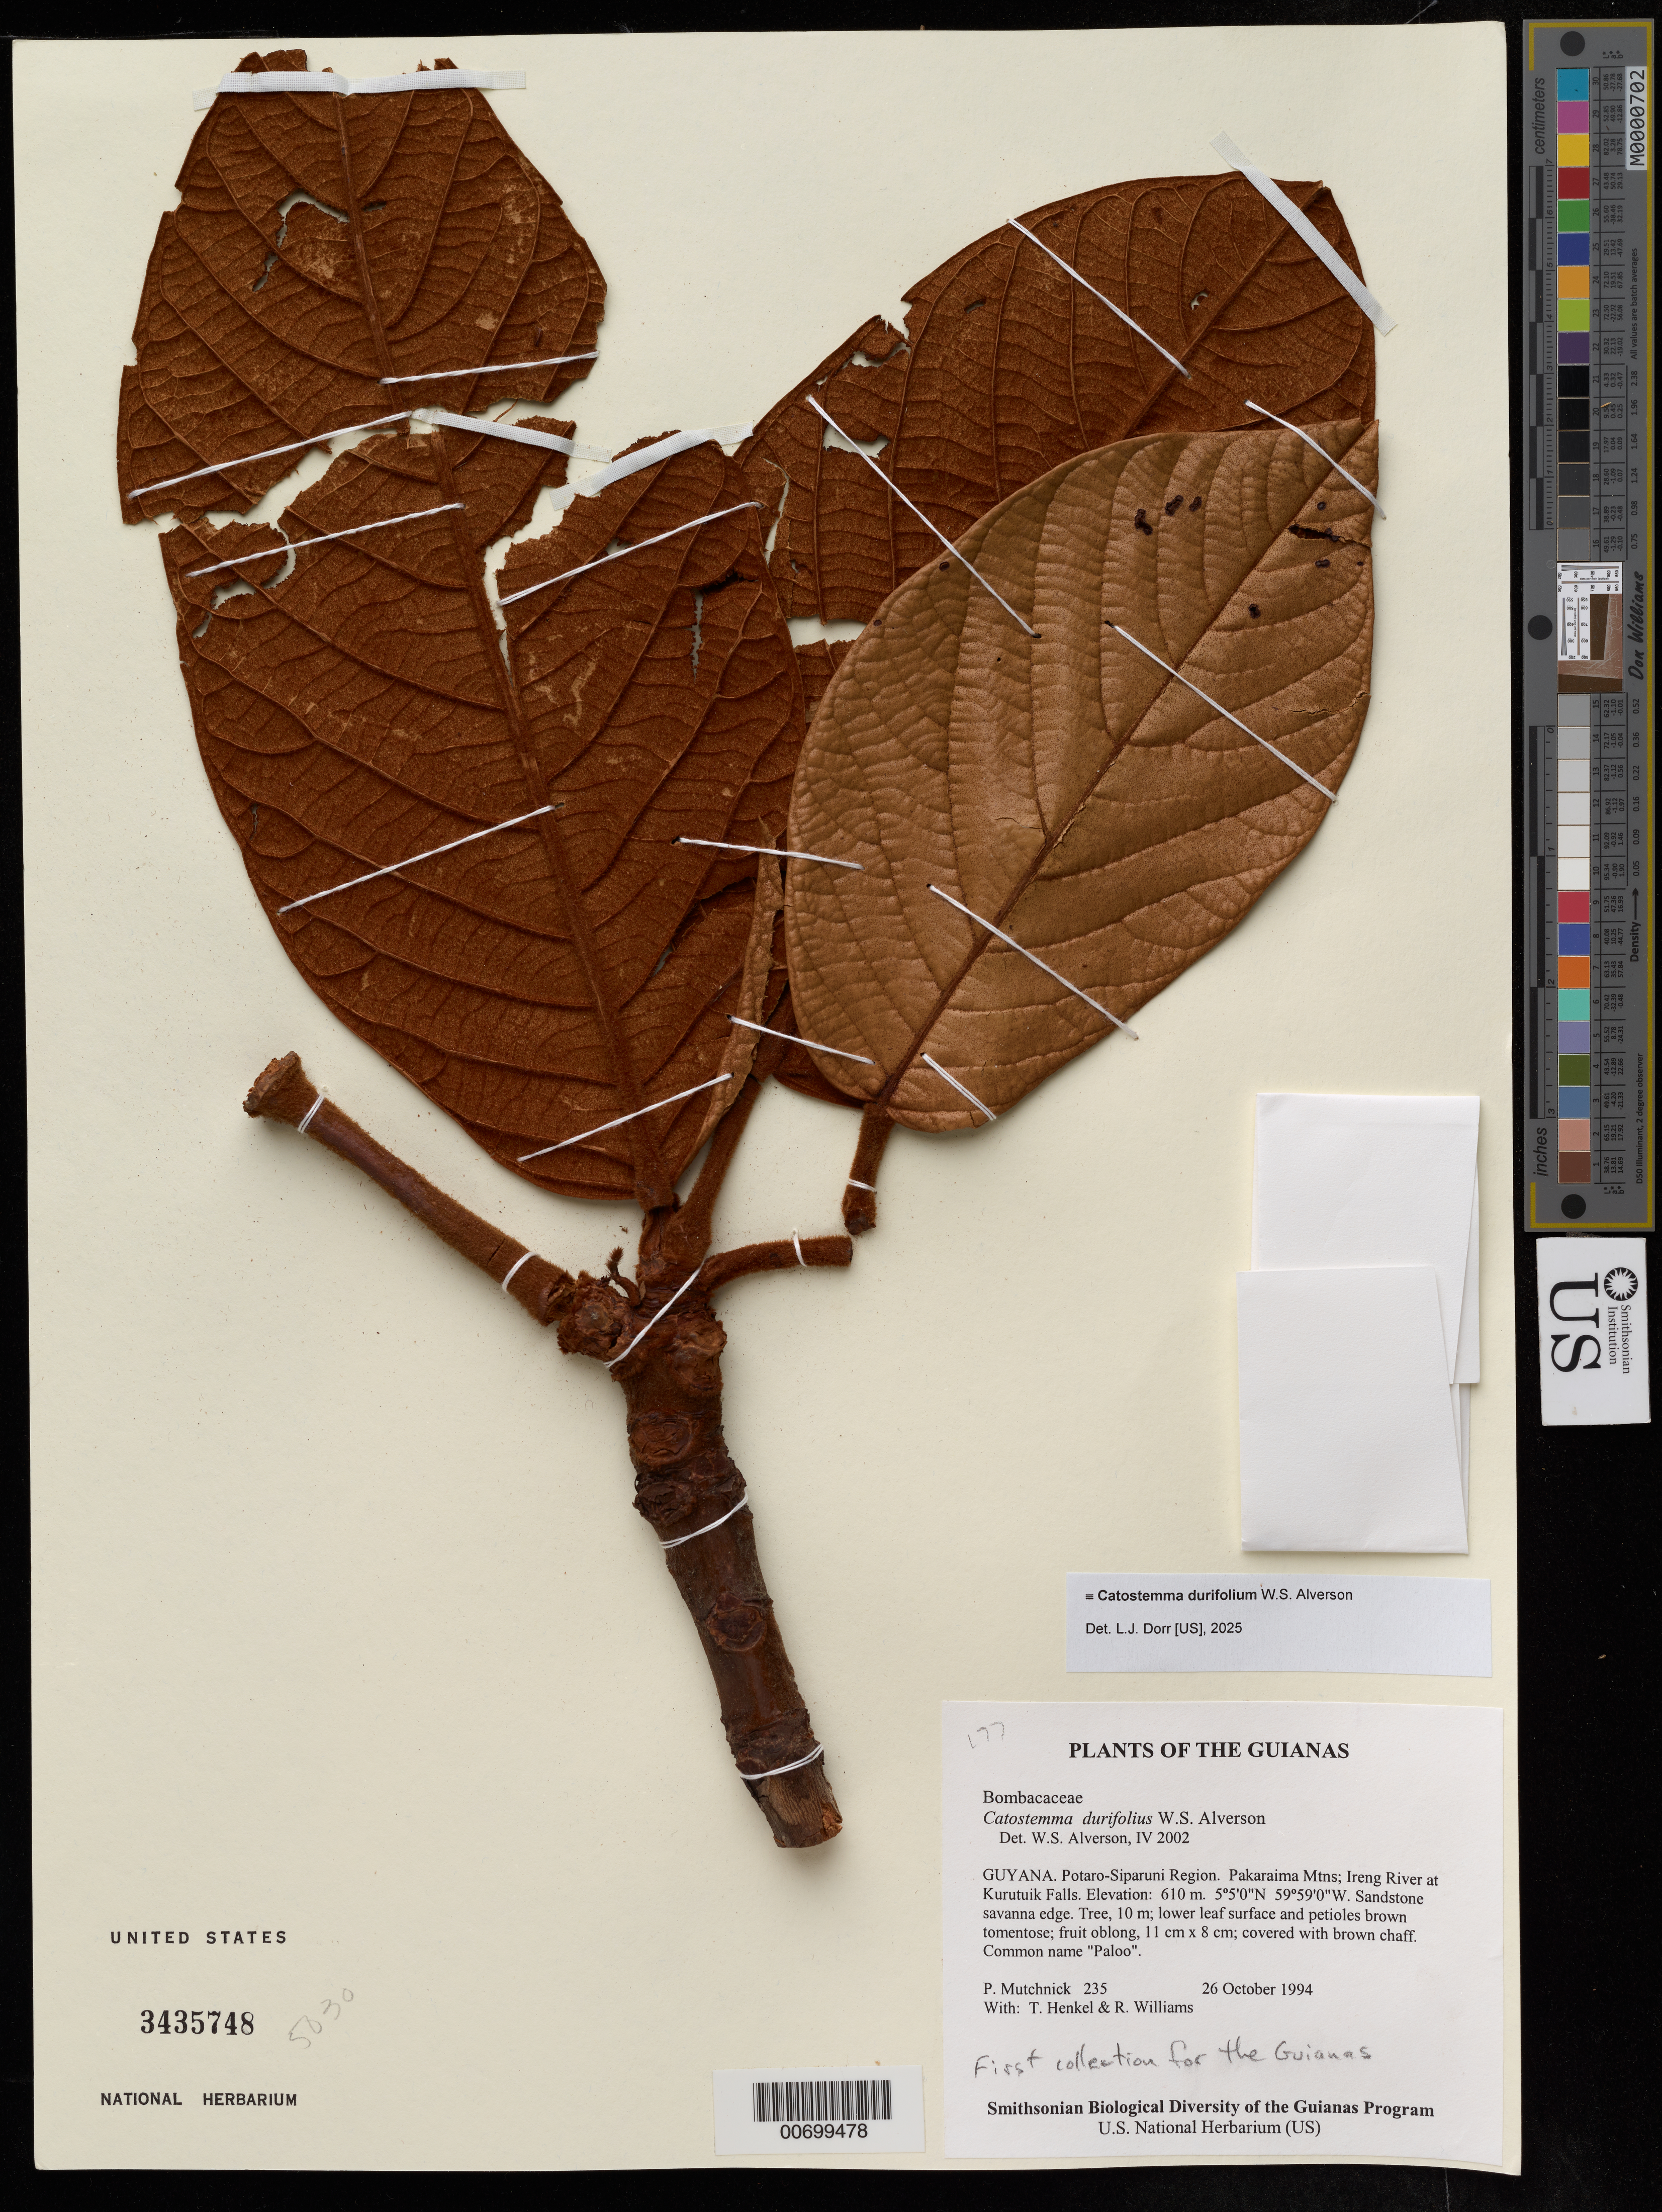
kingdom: Plantae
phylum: Tracheophyta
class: Magnoliopsida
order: Malvales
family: Malvaceae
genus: Catostemma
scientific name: Catostemma durifolium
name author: W.S. Alverson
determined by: Alverson, W. S.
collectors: P. Mutchnick, T. Henkel & R. Williams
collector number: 235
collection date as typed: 26 October 1994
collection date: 1994-10-26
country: Guyana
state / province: Potaro-Siparuni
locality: Pakaraima Mtns; Ireng River at Kurutuik Falls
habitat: Sandstone savanna edge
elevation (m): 610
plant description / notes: Bulky Fruit BC 04697933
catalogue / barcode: US 3435748